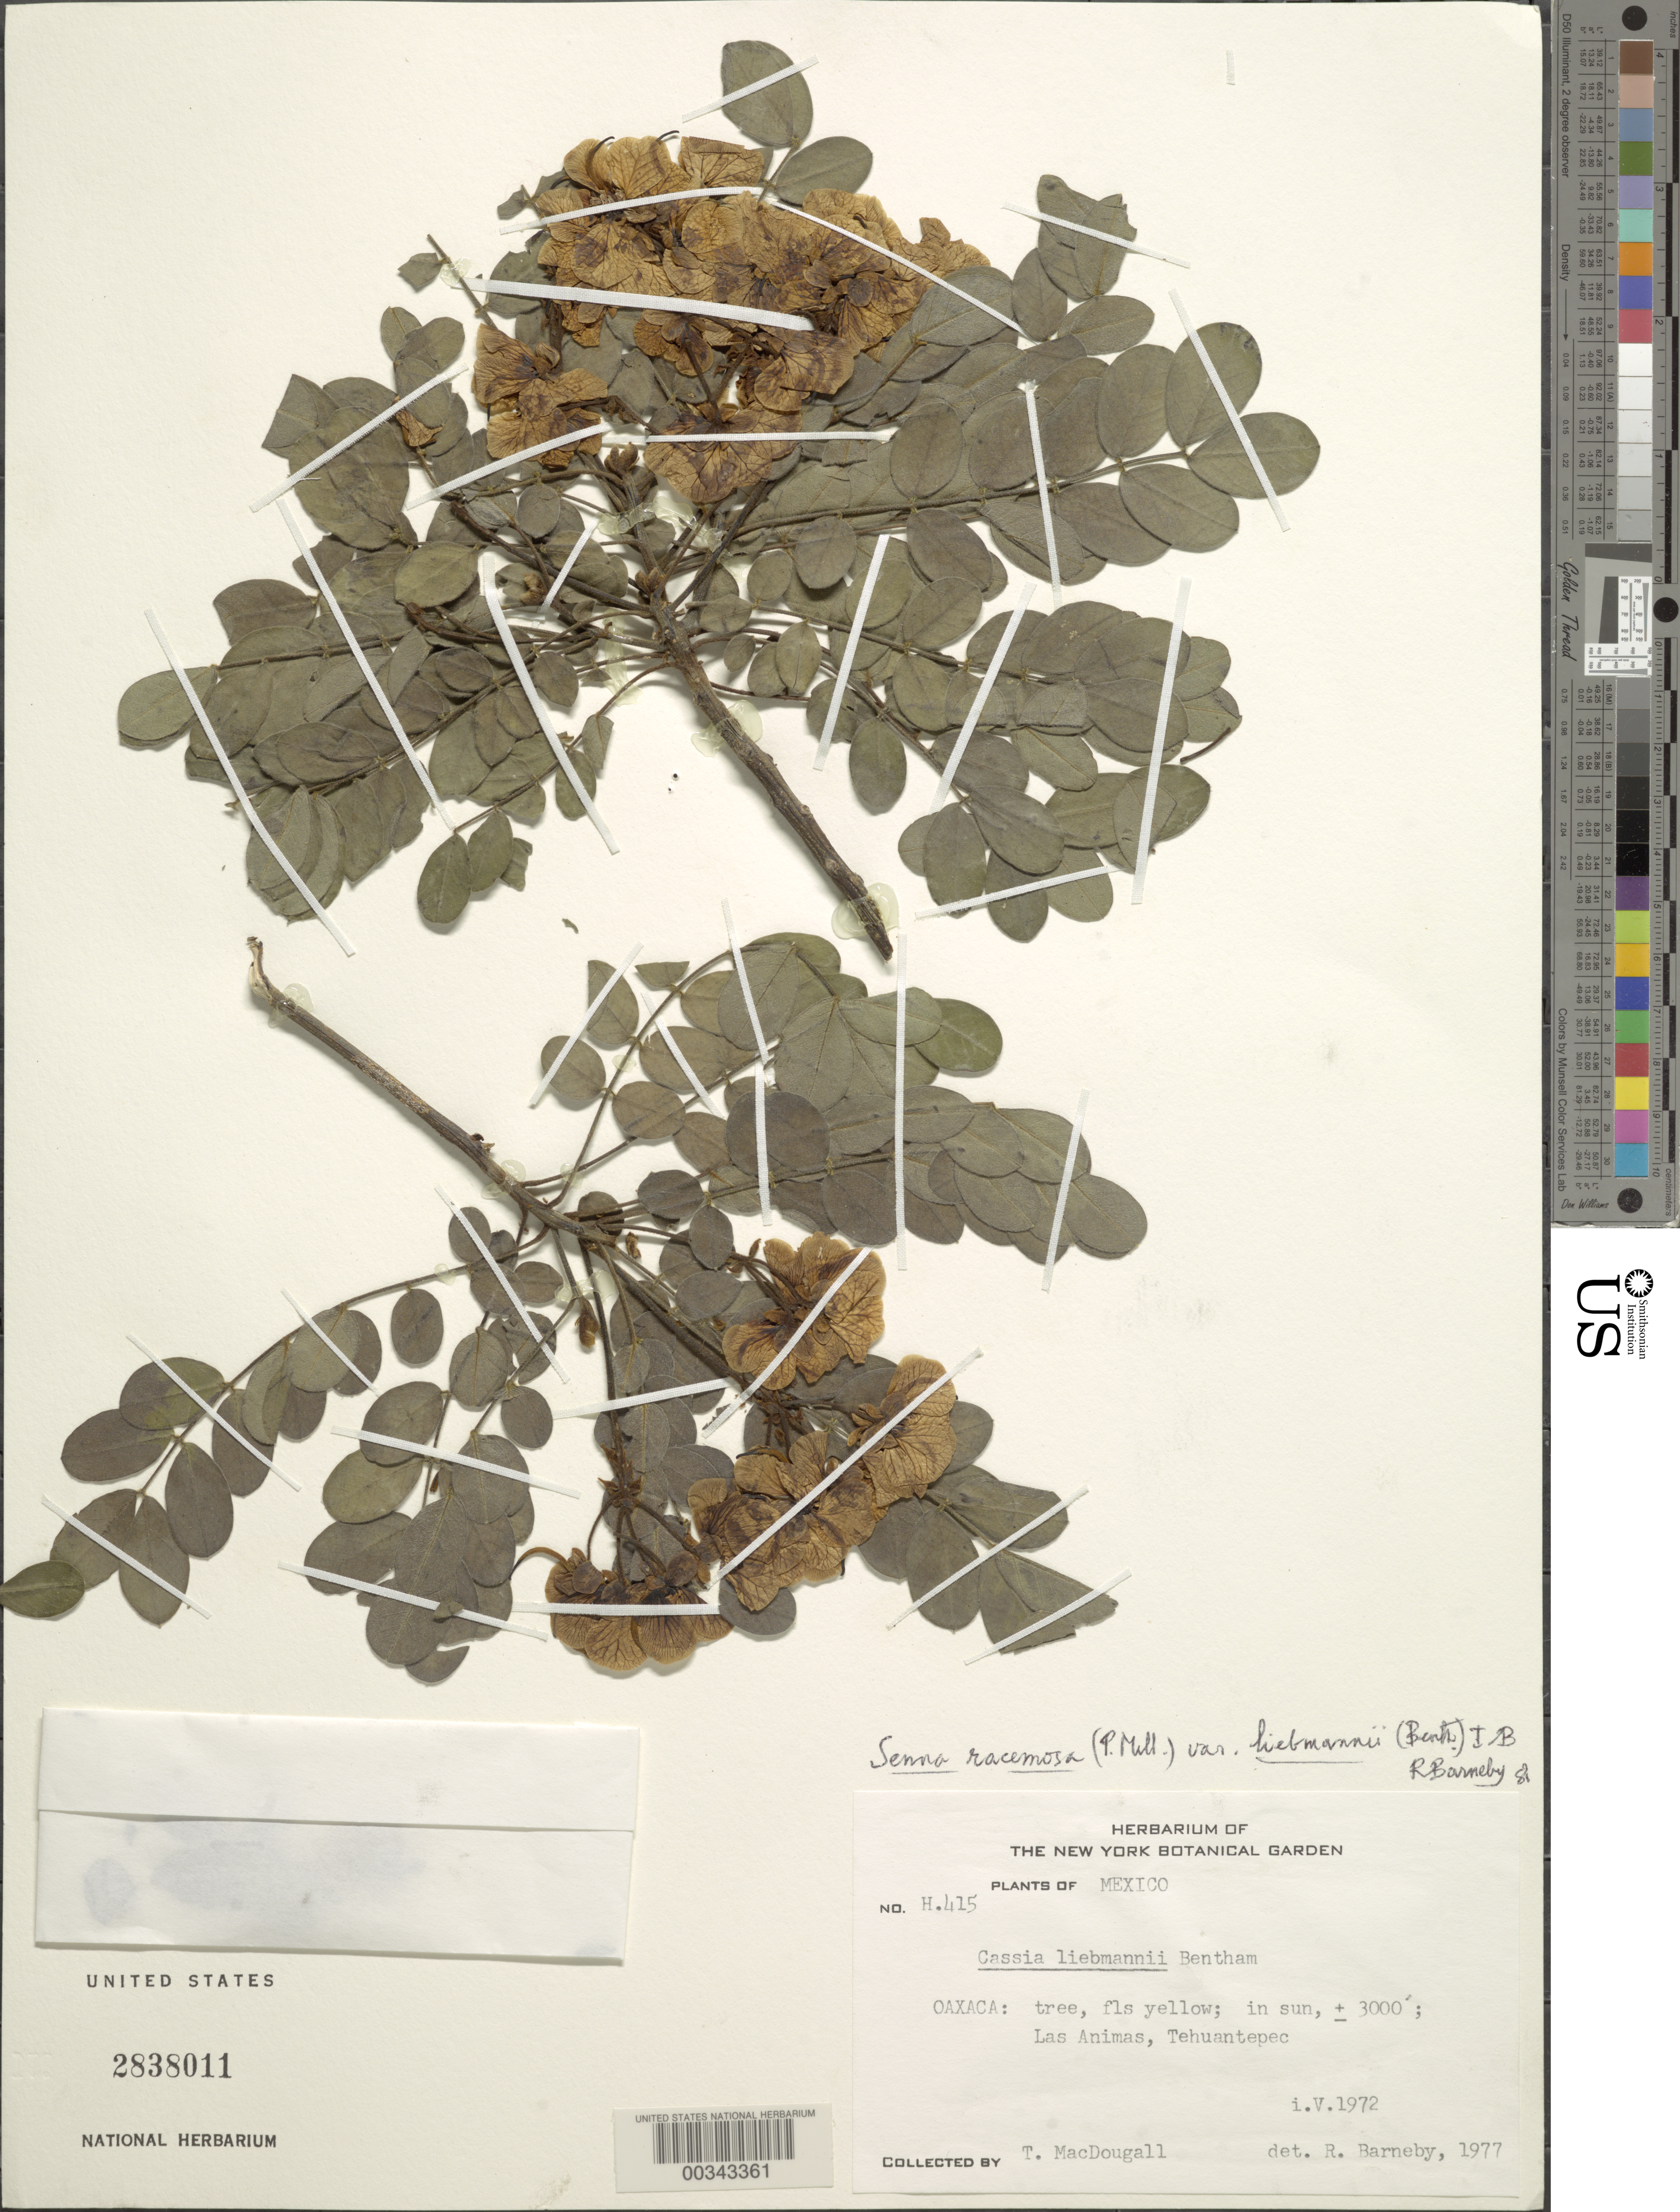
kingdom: Plantae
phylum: Tracheophyta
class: Magnoliopsida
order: Fabales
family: Fabaceae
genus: Senna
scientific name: Senna racemosa var. liebmannii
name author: (Benth.) H.S. Irwin & Barneby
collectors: T. Macdougall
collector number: H.415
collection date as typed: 01 May 1972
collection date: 1972-05-01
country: Mexico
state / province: Oaxaca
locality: Las animas, Tehuantepec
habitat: In sun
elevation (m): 914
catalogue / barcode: US 2838011